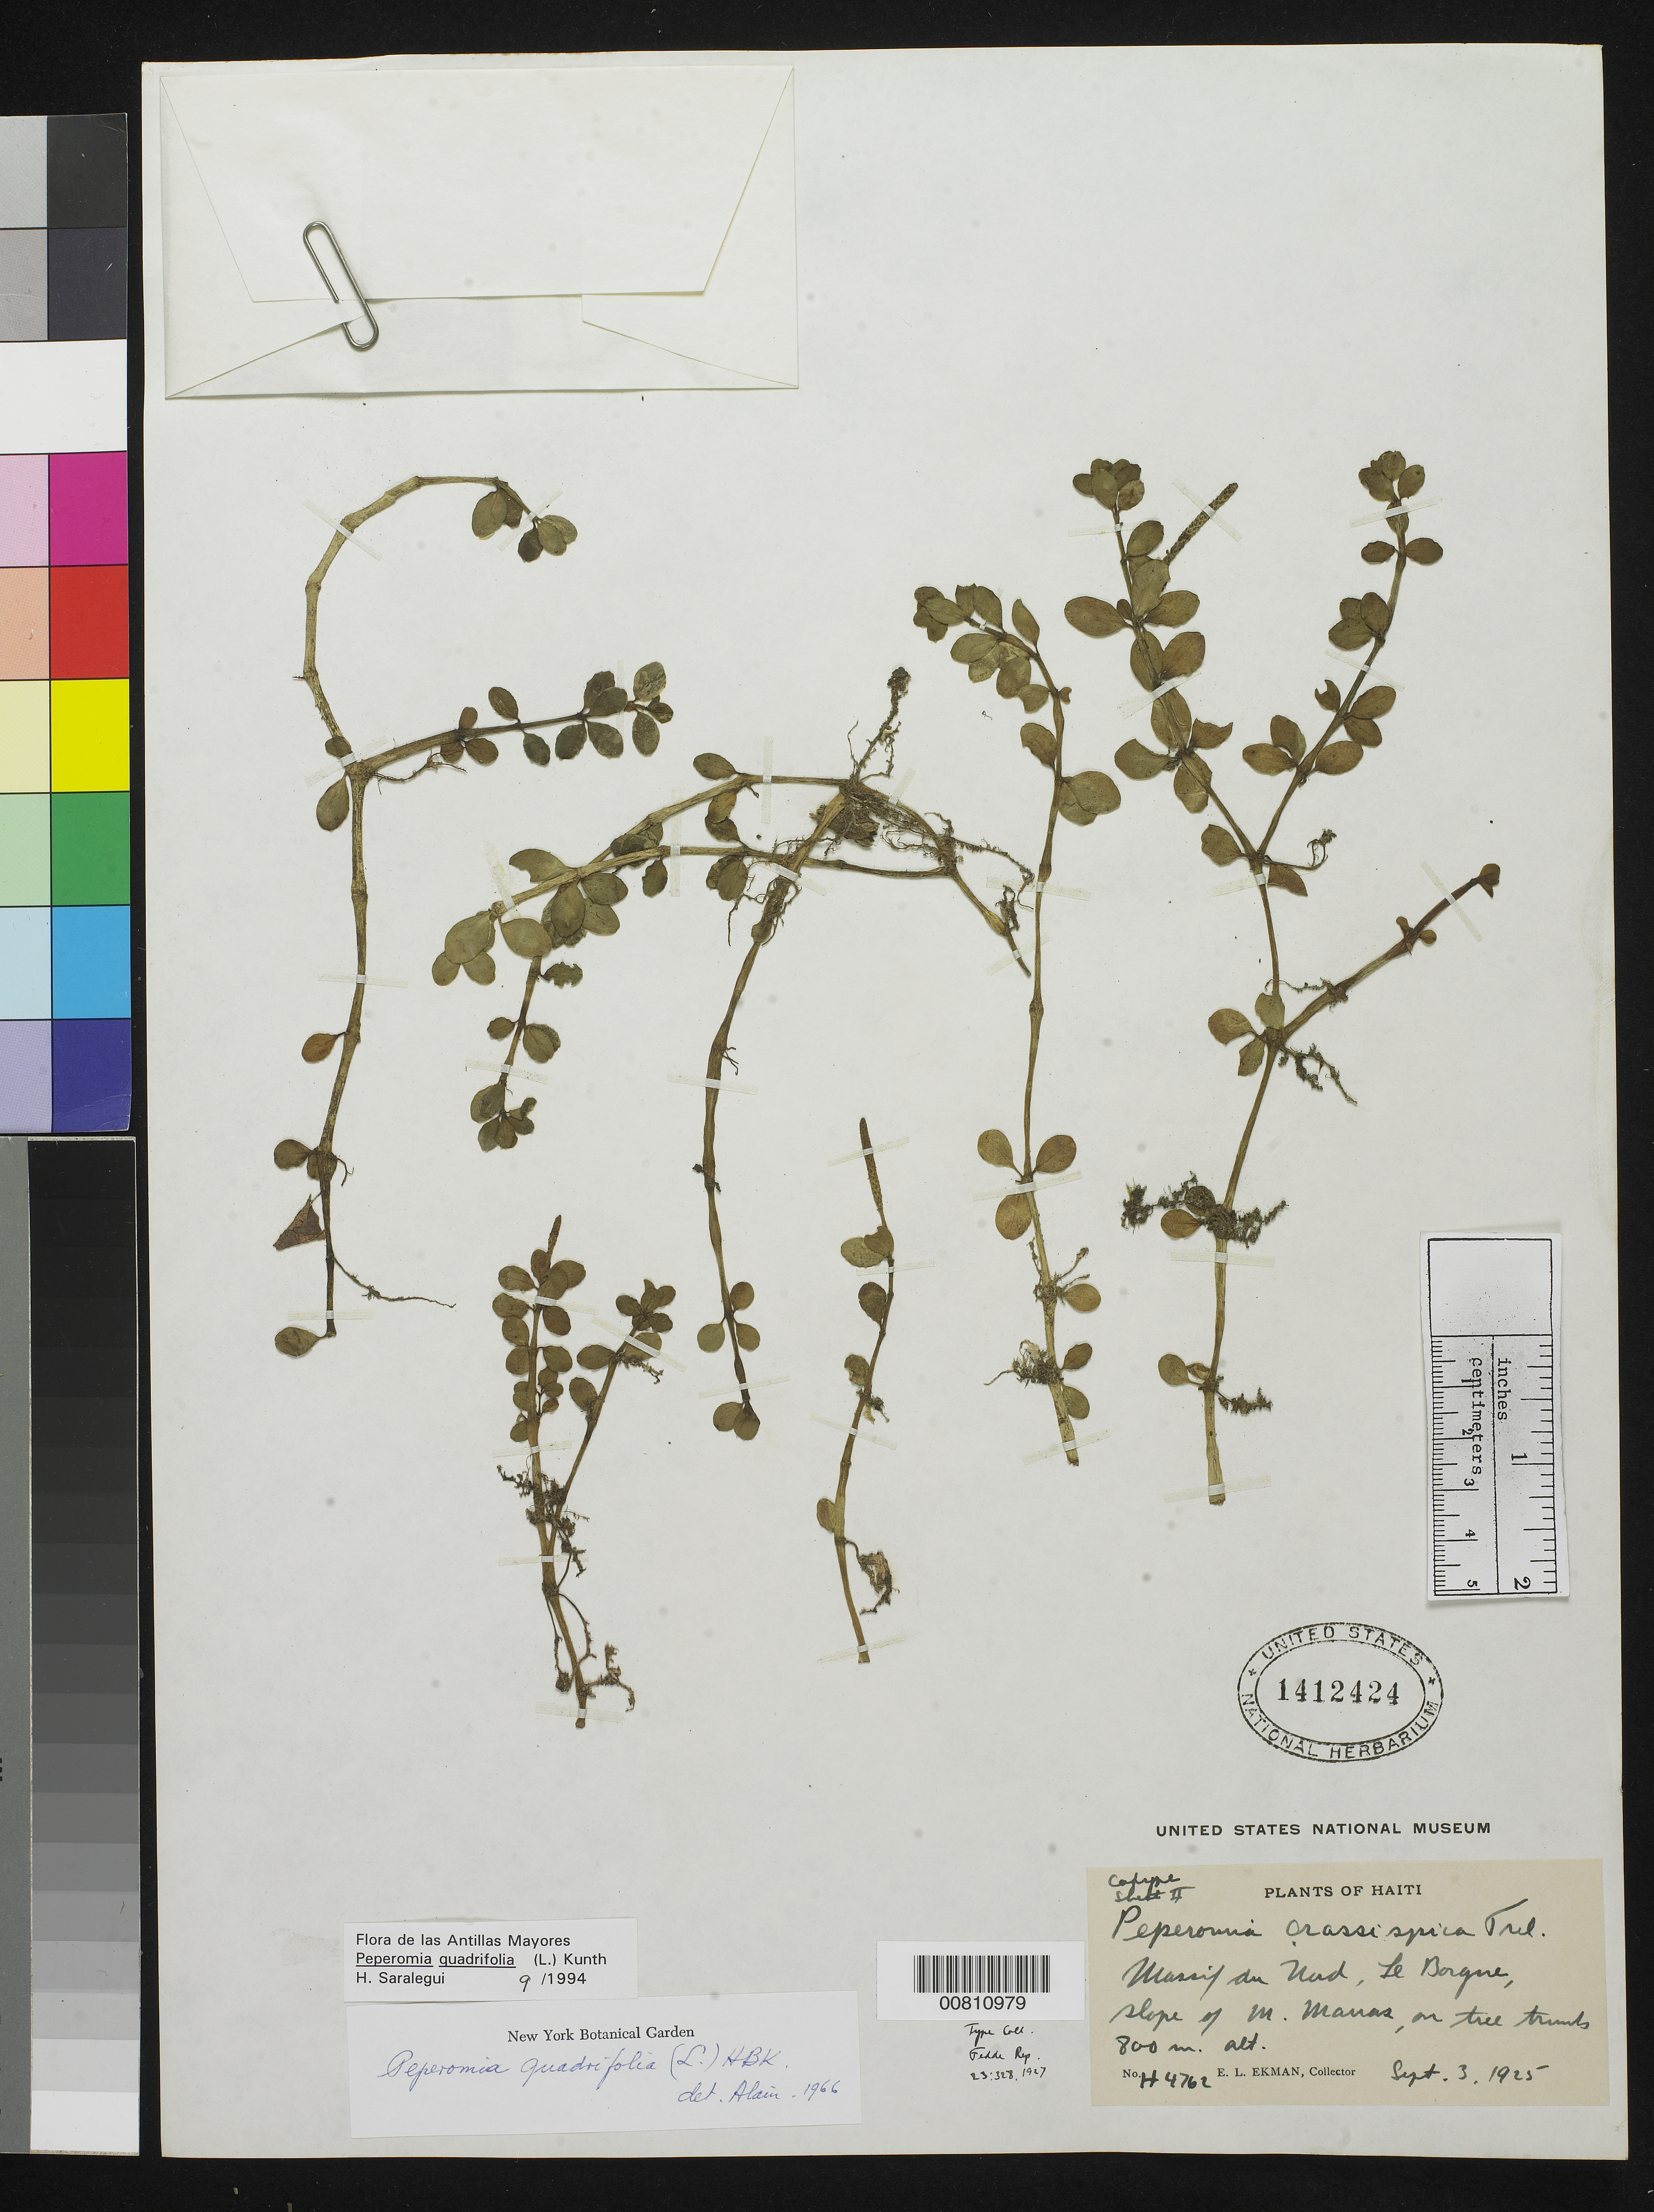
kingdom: Plantae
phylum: Tracheophyta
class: Magnoliopsida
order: Piperales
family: Piperaceae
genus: Peperomia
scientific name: Peperomia crassispica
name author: Trel.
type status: Isotype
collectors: E. L. Ekman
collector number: H 4762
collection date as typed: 03 Sep 1925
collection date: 1925-09-03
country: Haiti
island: Hispaniola Island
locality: Massif du Nord, Le Borgne, slope of M. Manas.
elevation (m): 800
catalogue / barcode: US 1412424